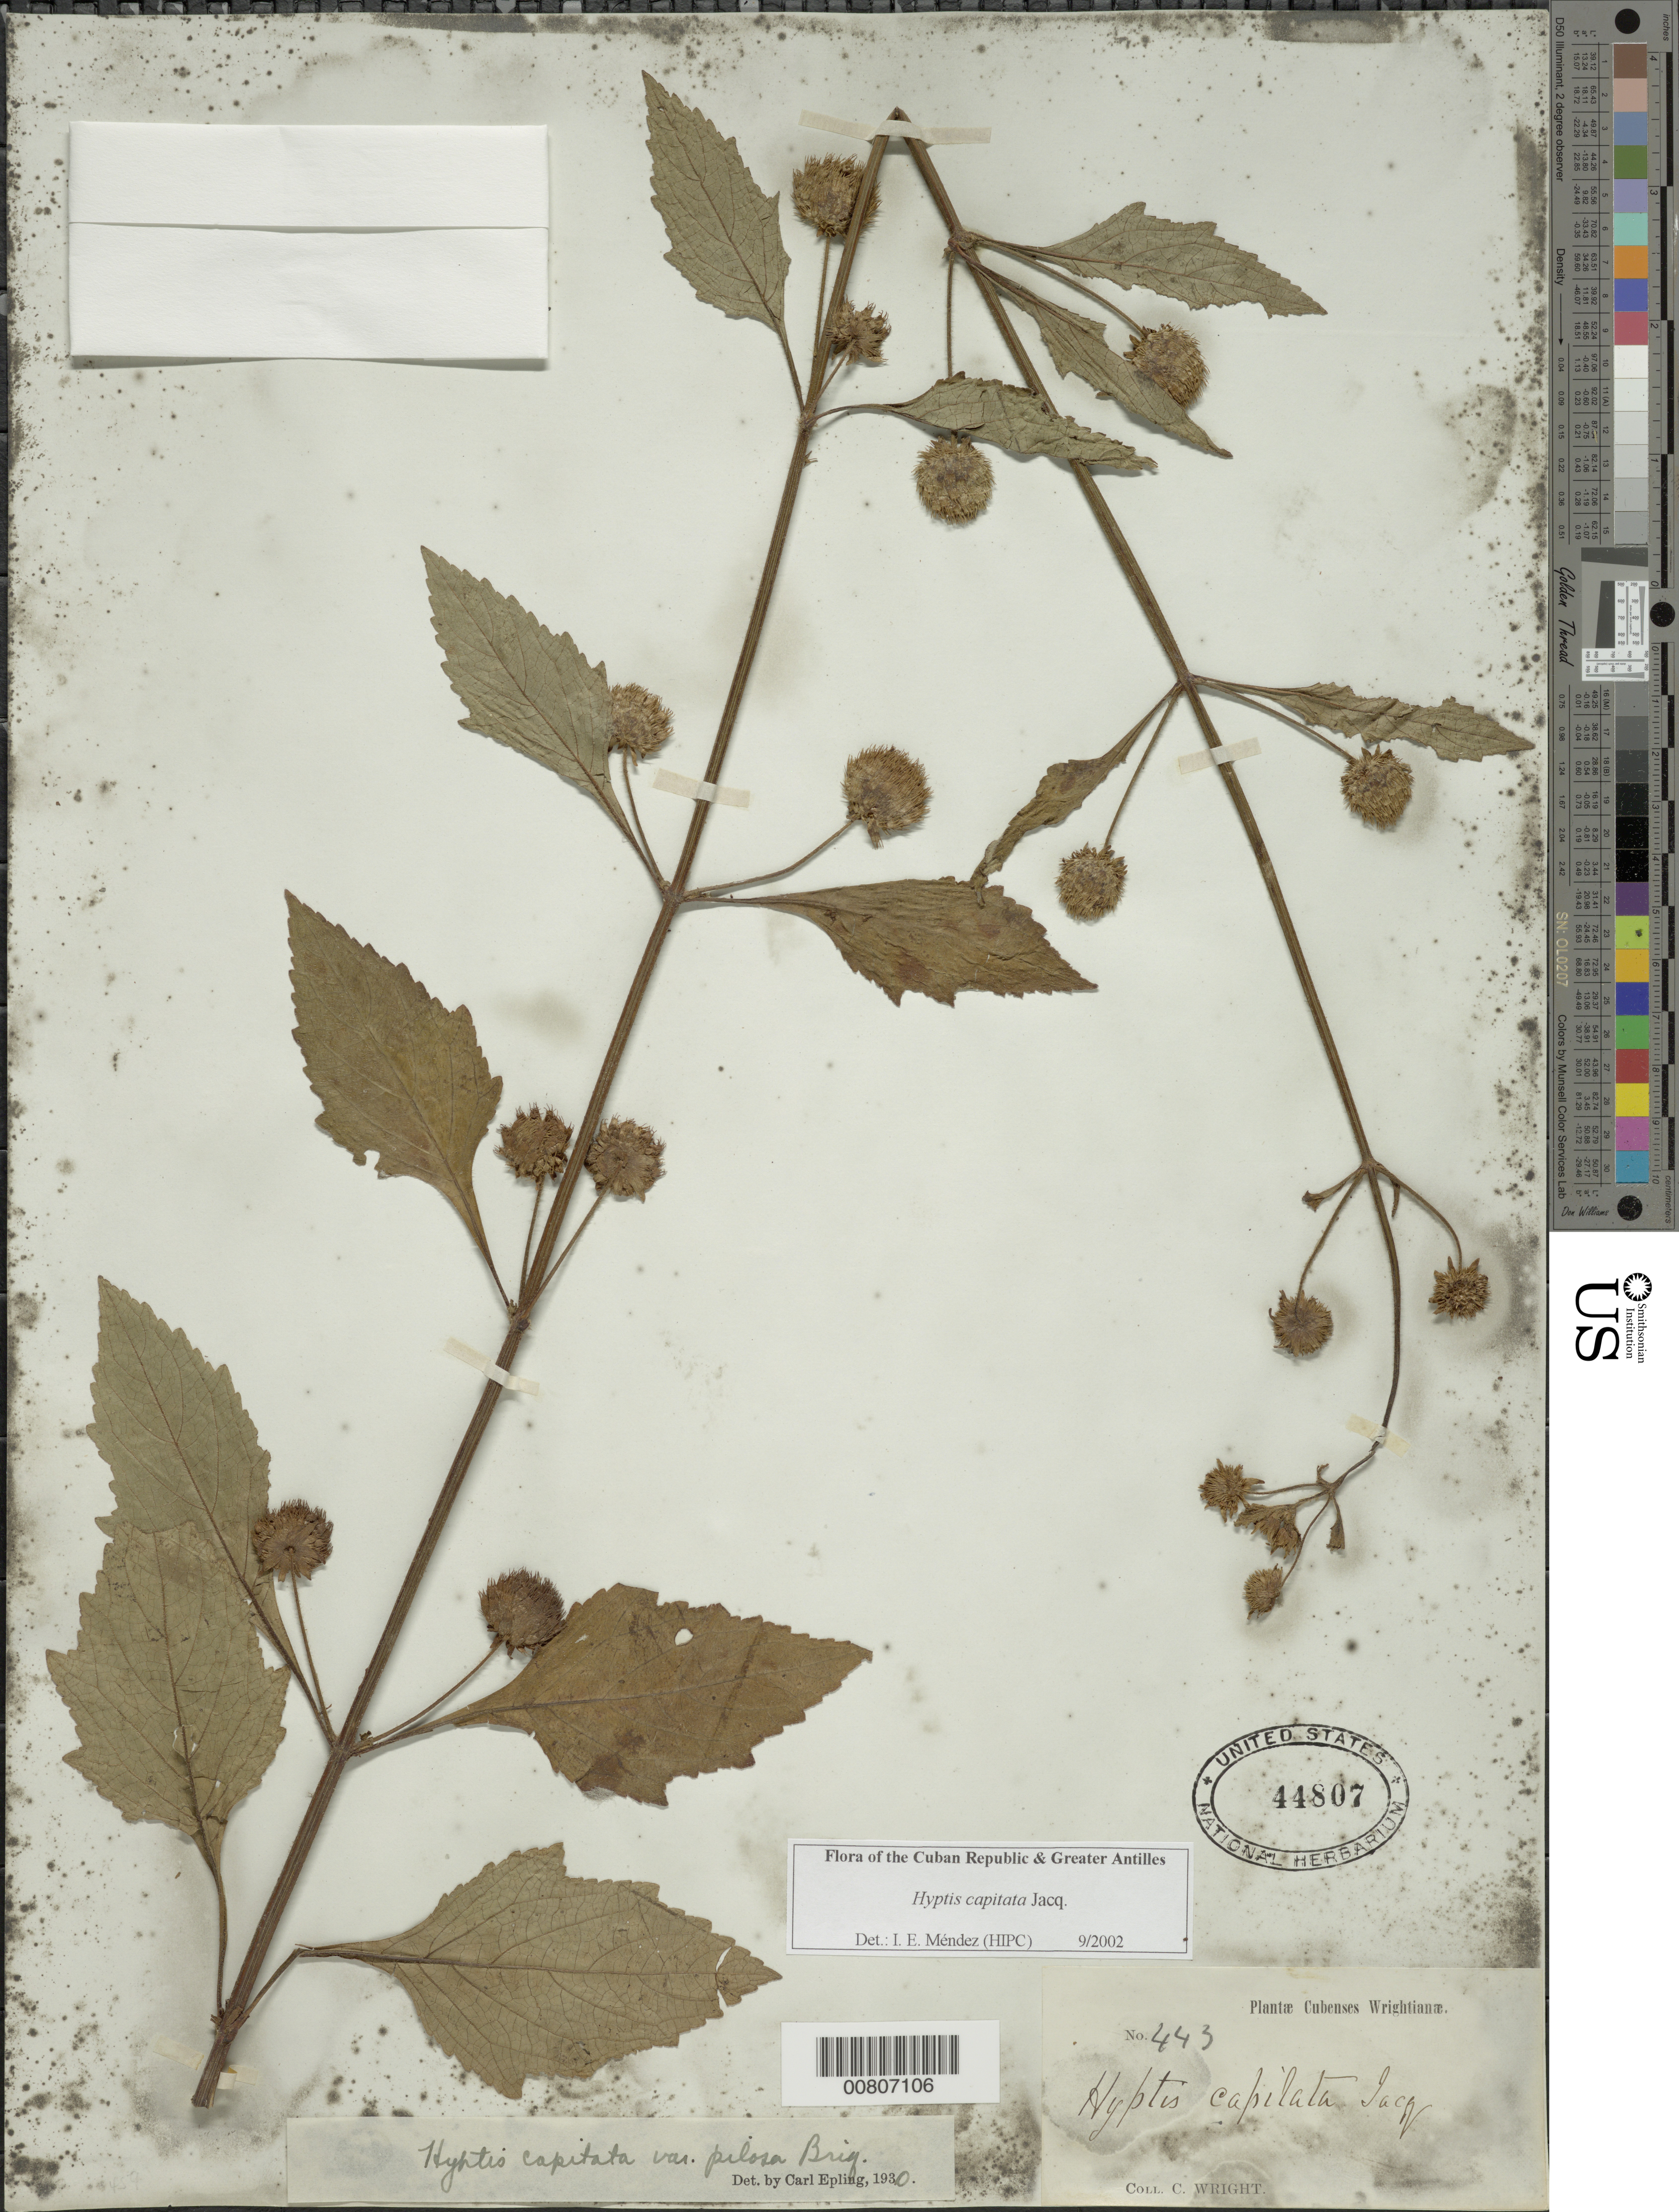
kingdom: Plantae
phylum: Tracheophyta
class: Magnoliopsida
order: Lamiales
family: Lamiaceae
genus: Hyptis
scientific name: Hyptis capitata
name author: Jacq.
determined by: Méndez, Isidro E., (HIPC)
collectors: C. Wright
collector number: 443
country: Cuba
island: Cuba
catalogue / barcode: US 44807